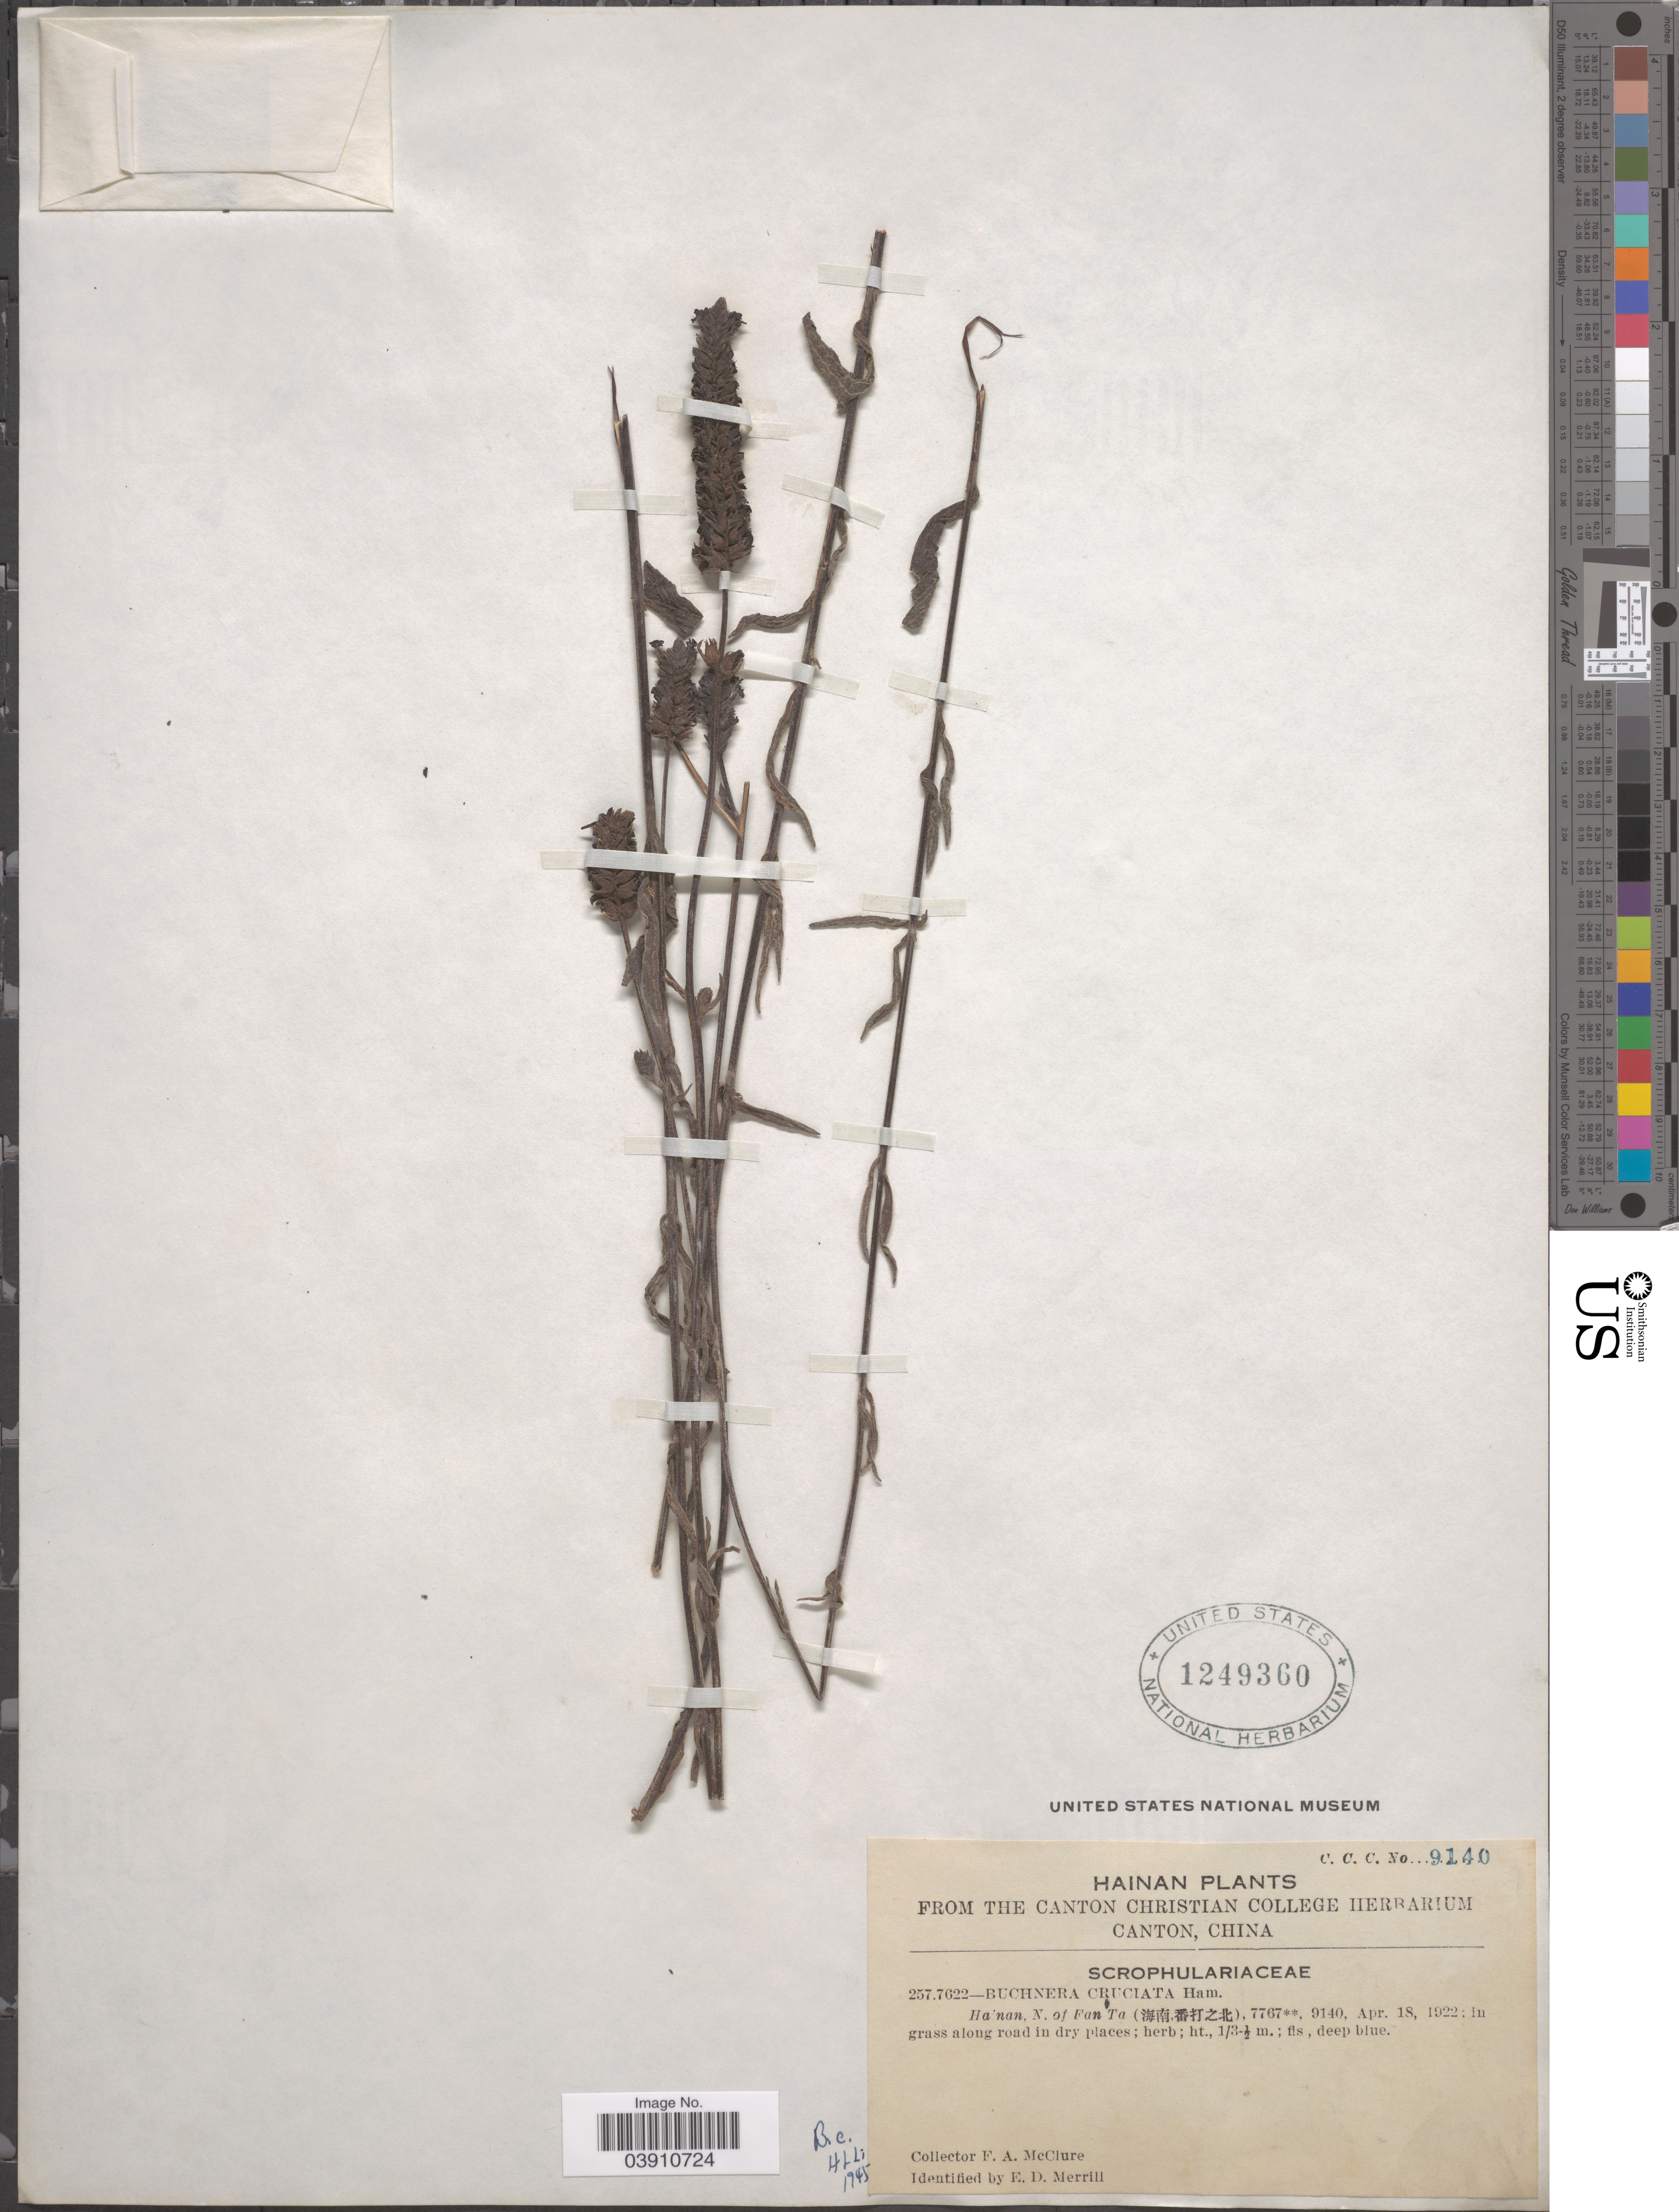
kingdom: Plantae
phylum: Tracheophyta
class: Magnoliopsida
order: Lamiales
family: Orobanchaceae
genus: Buchnera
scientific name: Buchnera cruciata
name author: Ham.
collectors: F. A. McClure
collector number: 9140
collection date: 1922-04-18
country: China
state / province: Hainan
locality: N. of Fan Ta. (X).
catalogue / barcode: US 1249360